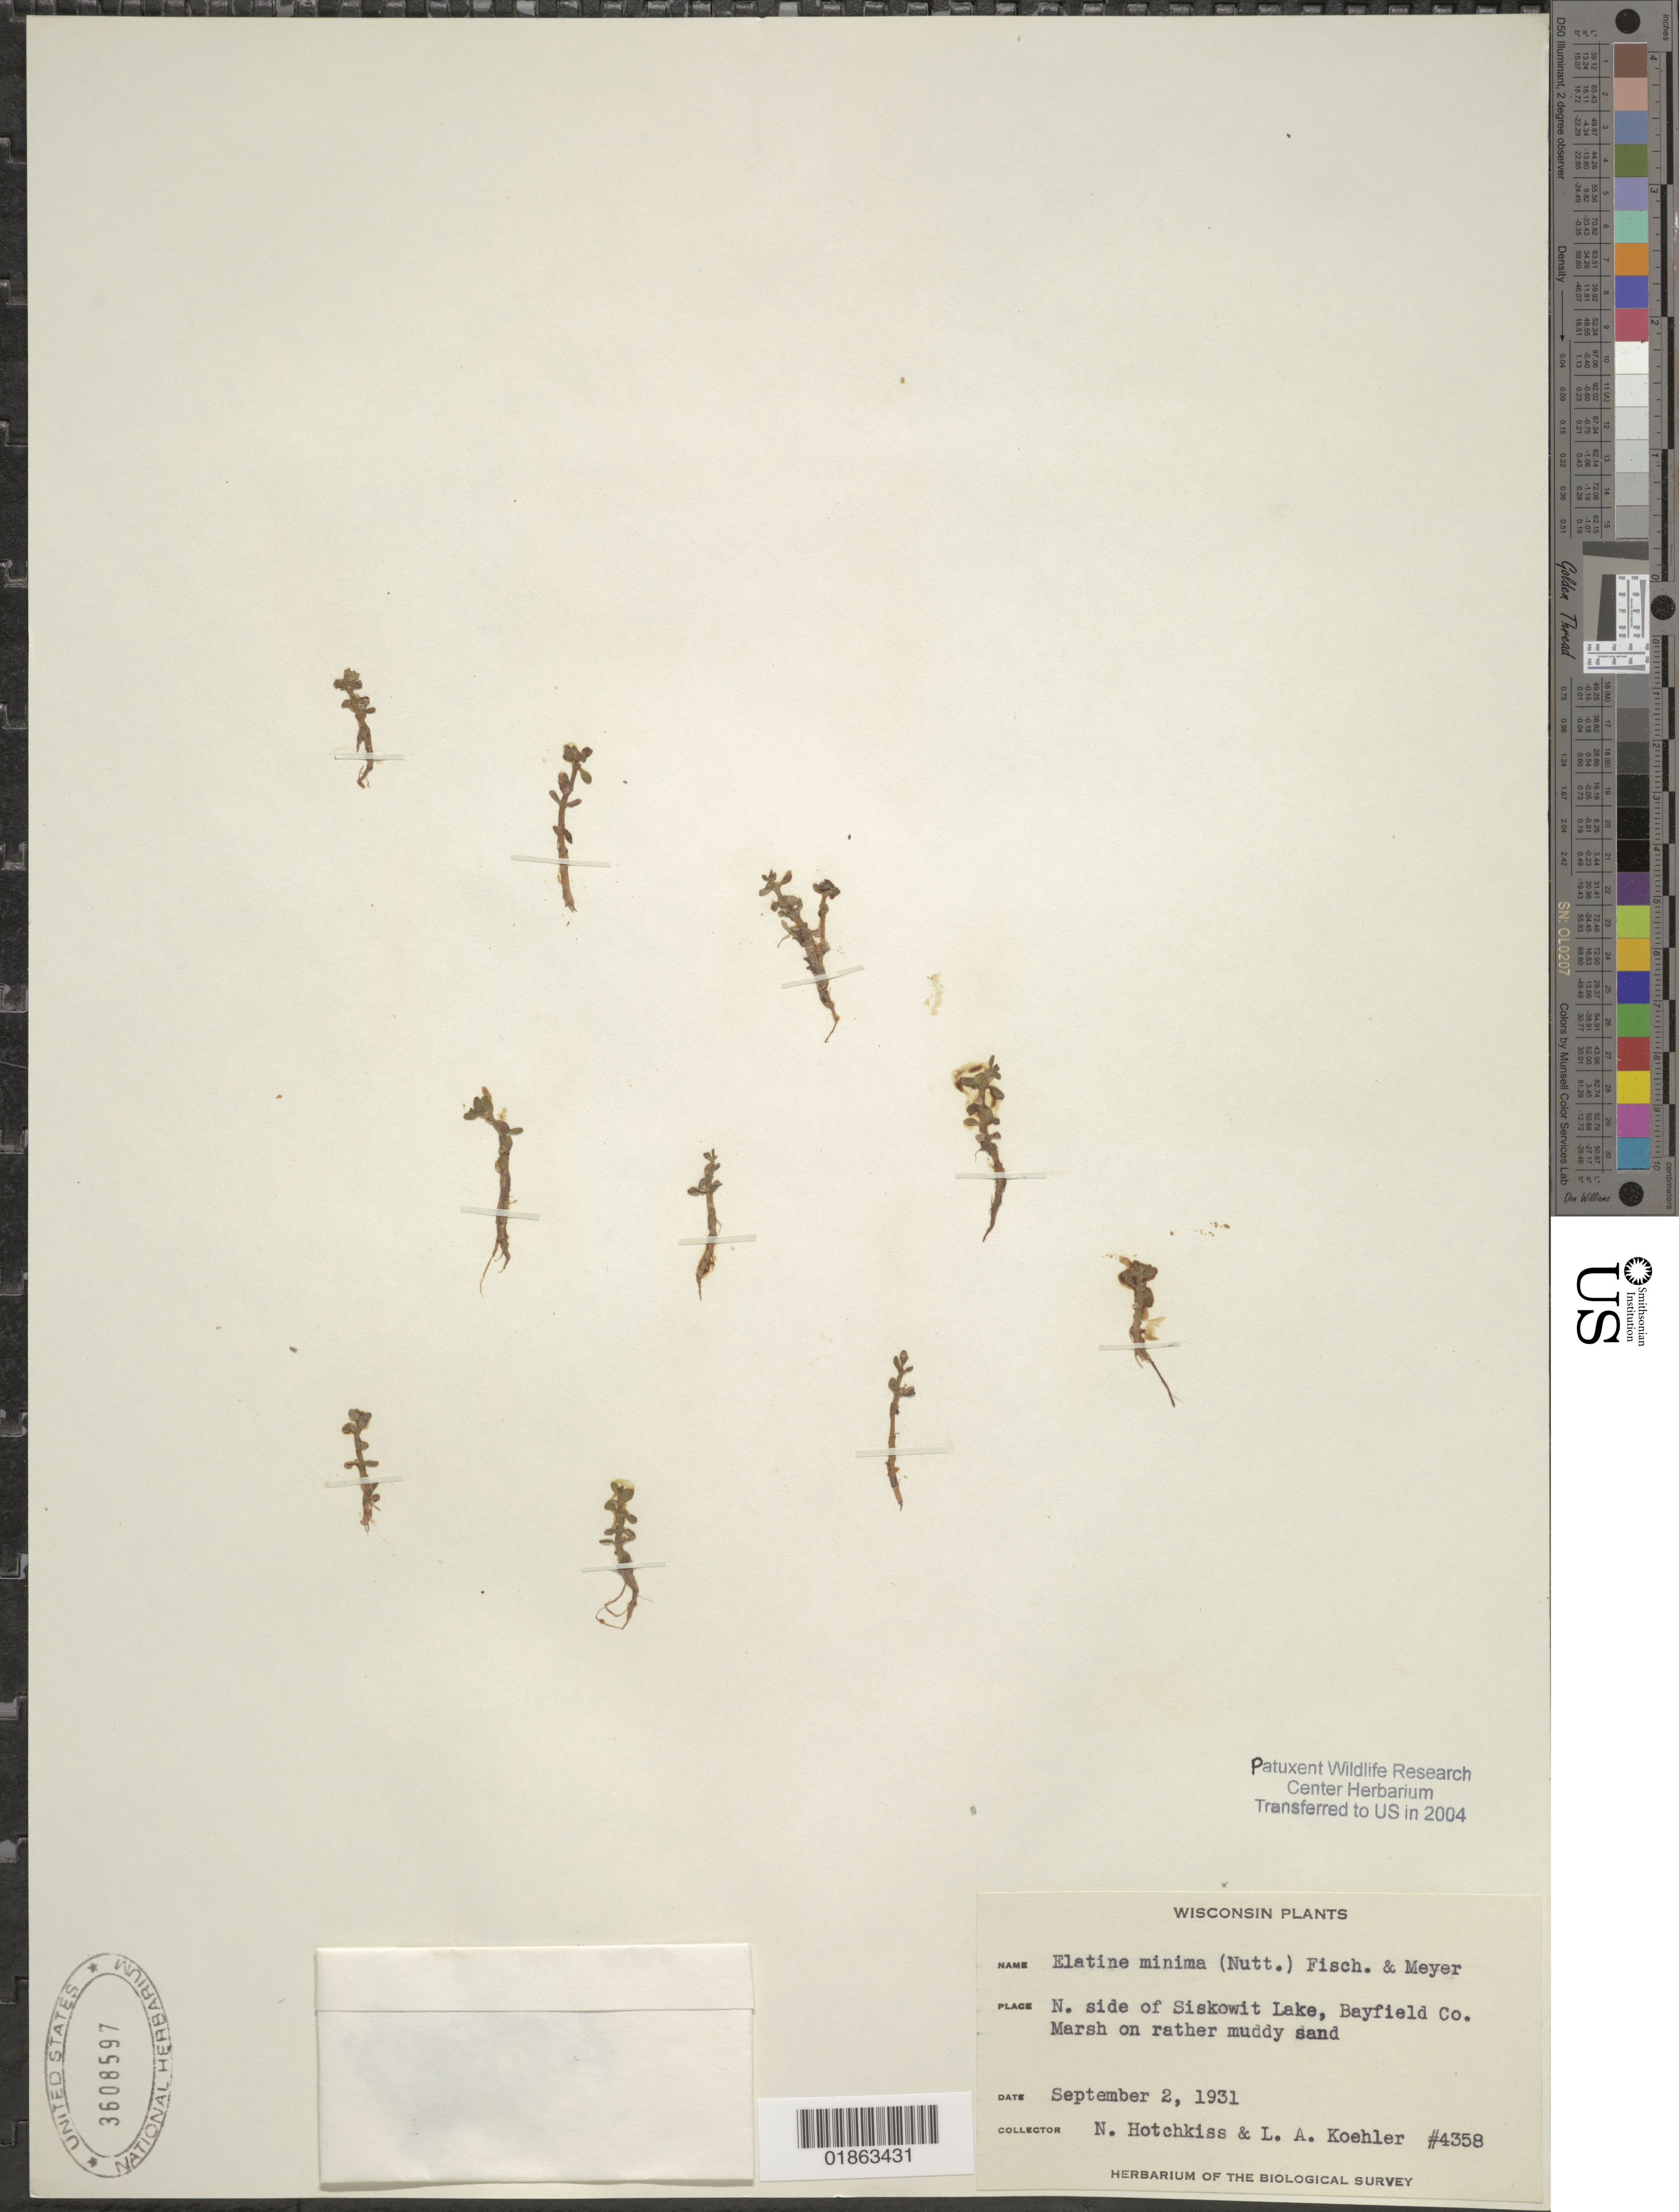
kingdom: Plantae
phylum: Tracheophyta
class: Magnoliopsida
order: Malpighiales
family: Elatinaceae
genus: Elatine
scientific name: Elatine minima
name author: (Nutt.) Fisch. & C.A. Mey.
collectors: N. Hotchkiss & L. Koehler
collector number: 4358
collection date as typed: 02 Sep 1931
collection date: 1931-09-02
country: United States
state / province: Wisconsin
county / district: Bayfield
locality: N. side of Siskowit Lake, Bayfield Co.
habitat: Marsh on rather muddy sand.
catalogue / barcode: US 3608597